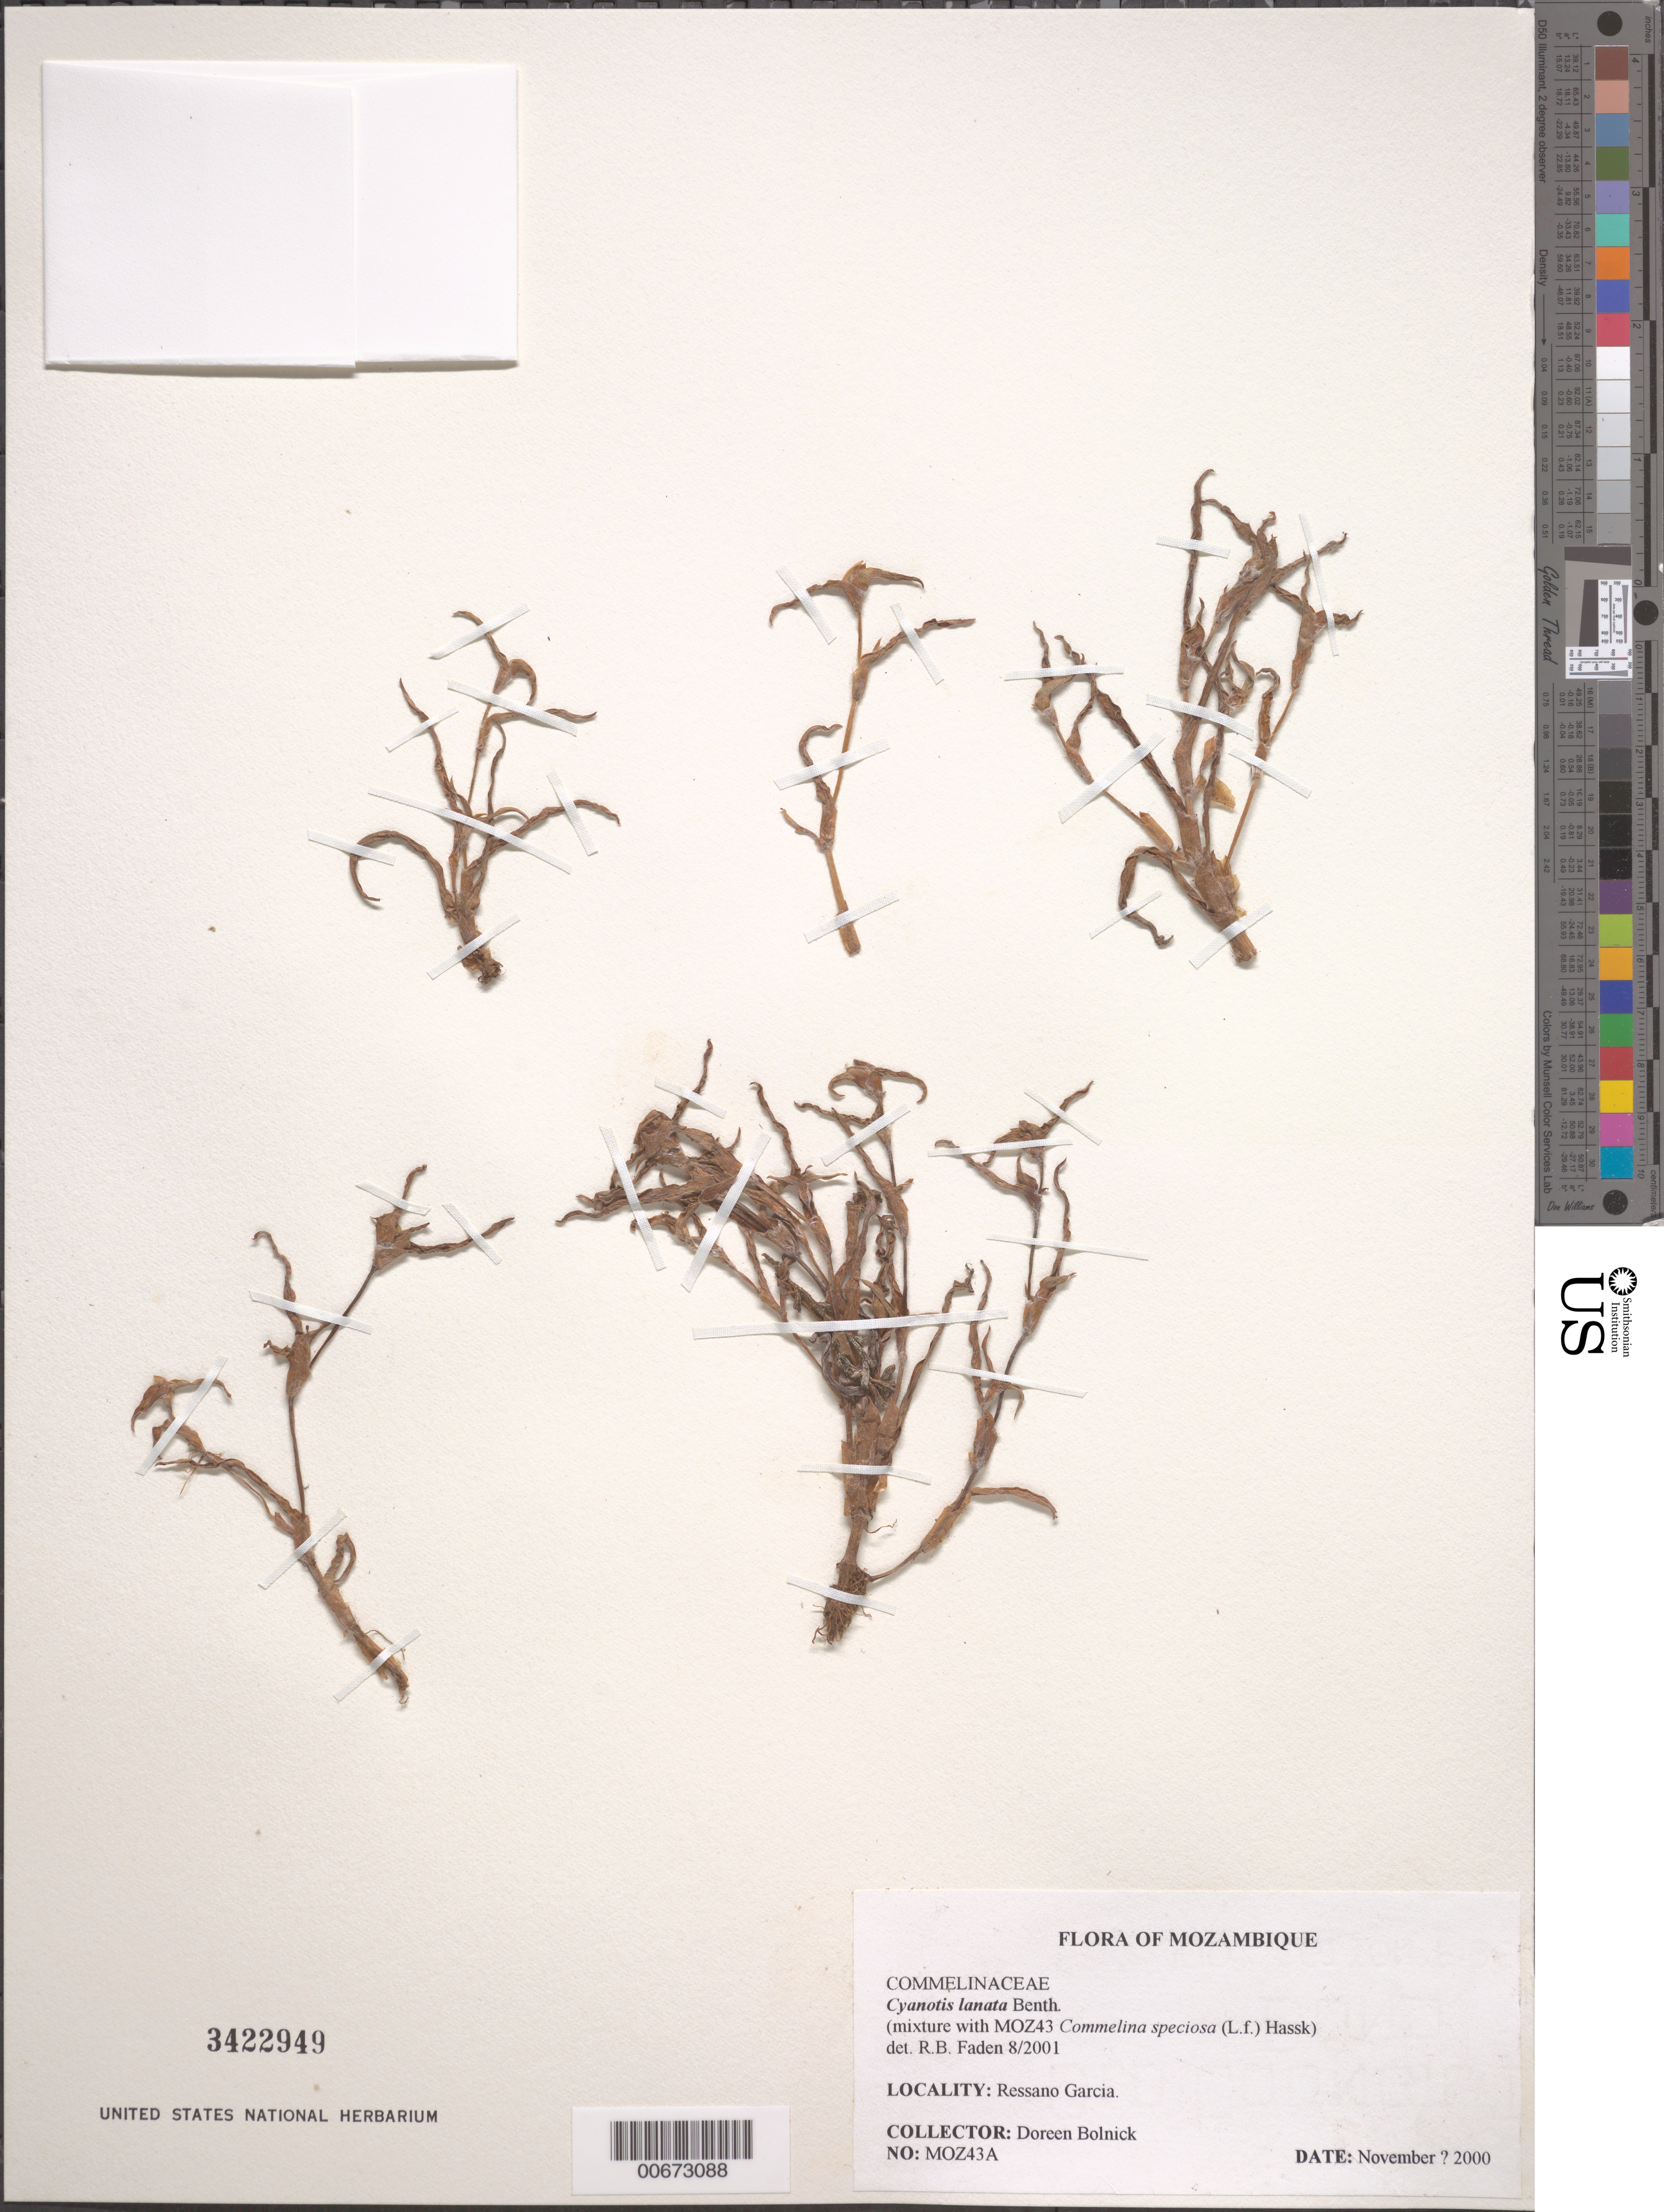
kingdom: Plantae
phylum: Tracheophyta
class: Liliopsida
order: Commelinales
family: Commelinaceae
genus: Cyanotis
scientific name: Cyanotis lanata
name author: Benth.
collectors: D. Bolnick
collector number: MOZ43A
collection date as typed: Nov 2000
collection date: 2000-11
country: Mozambique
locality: Ressano Garcia.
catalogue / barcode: US 3422949